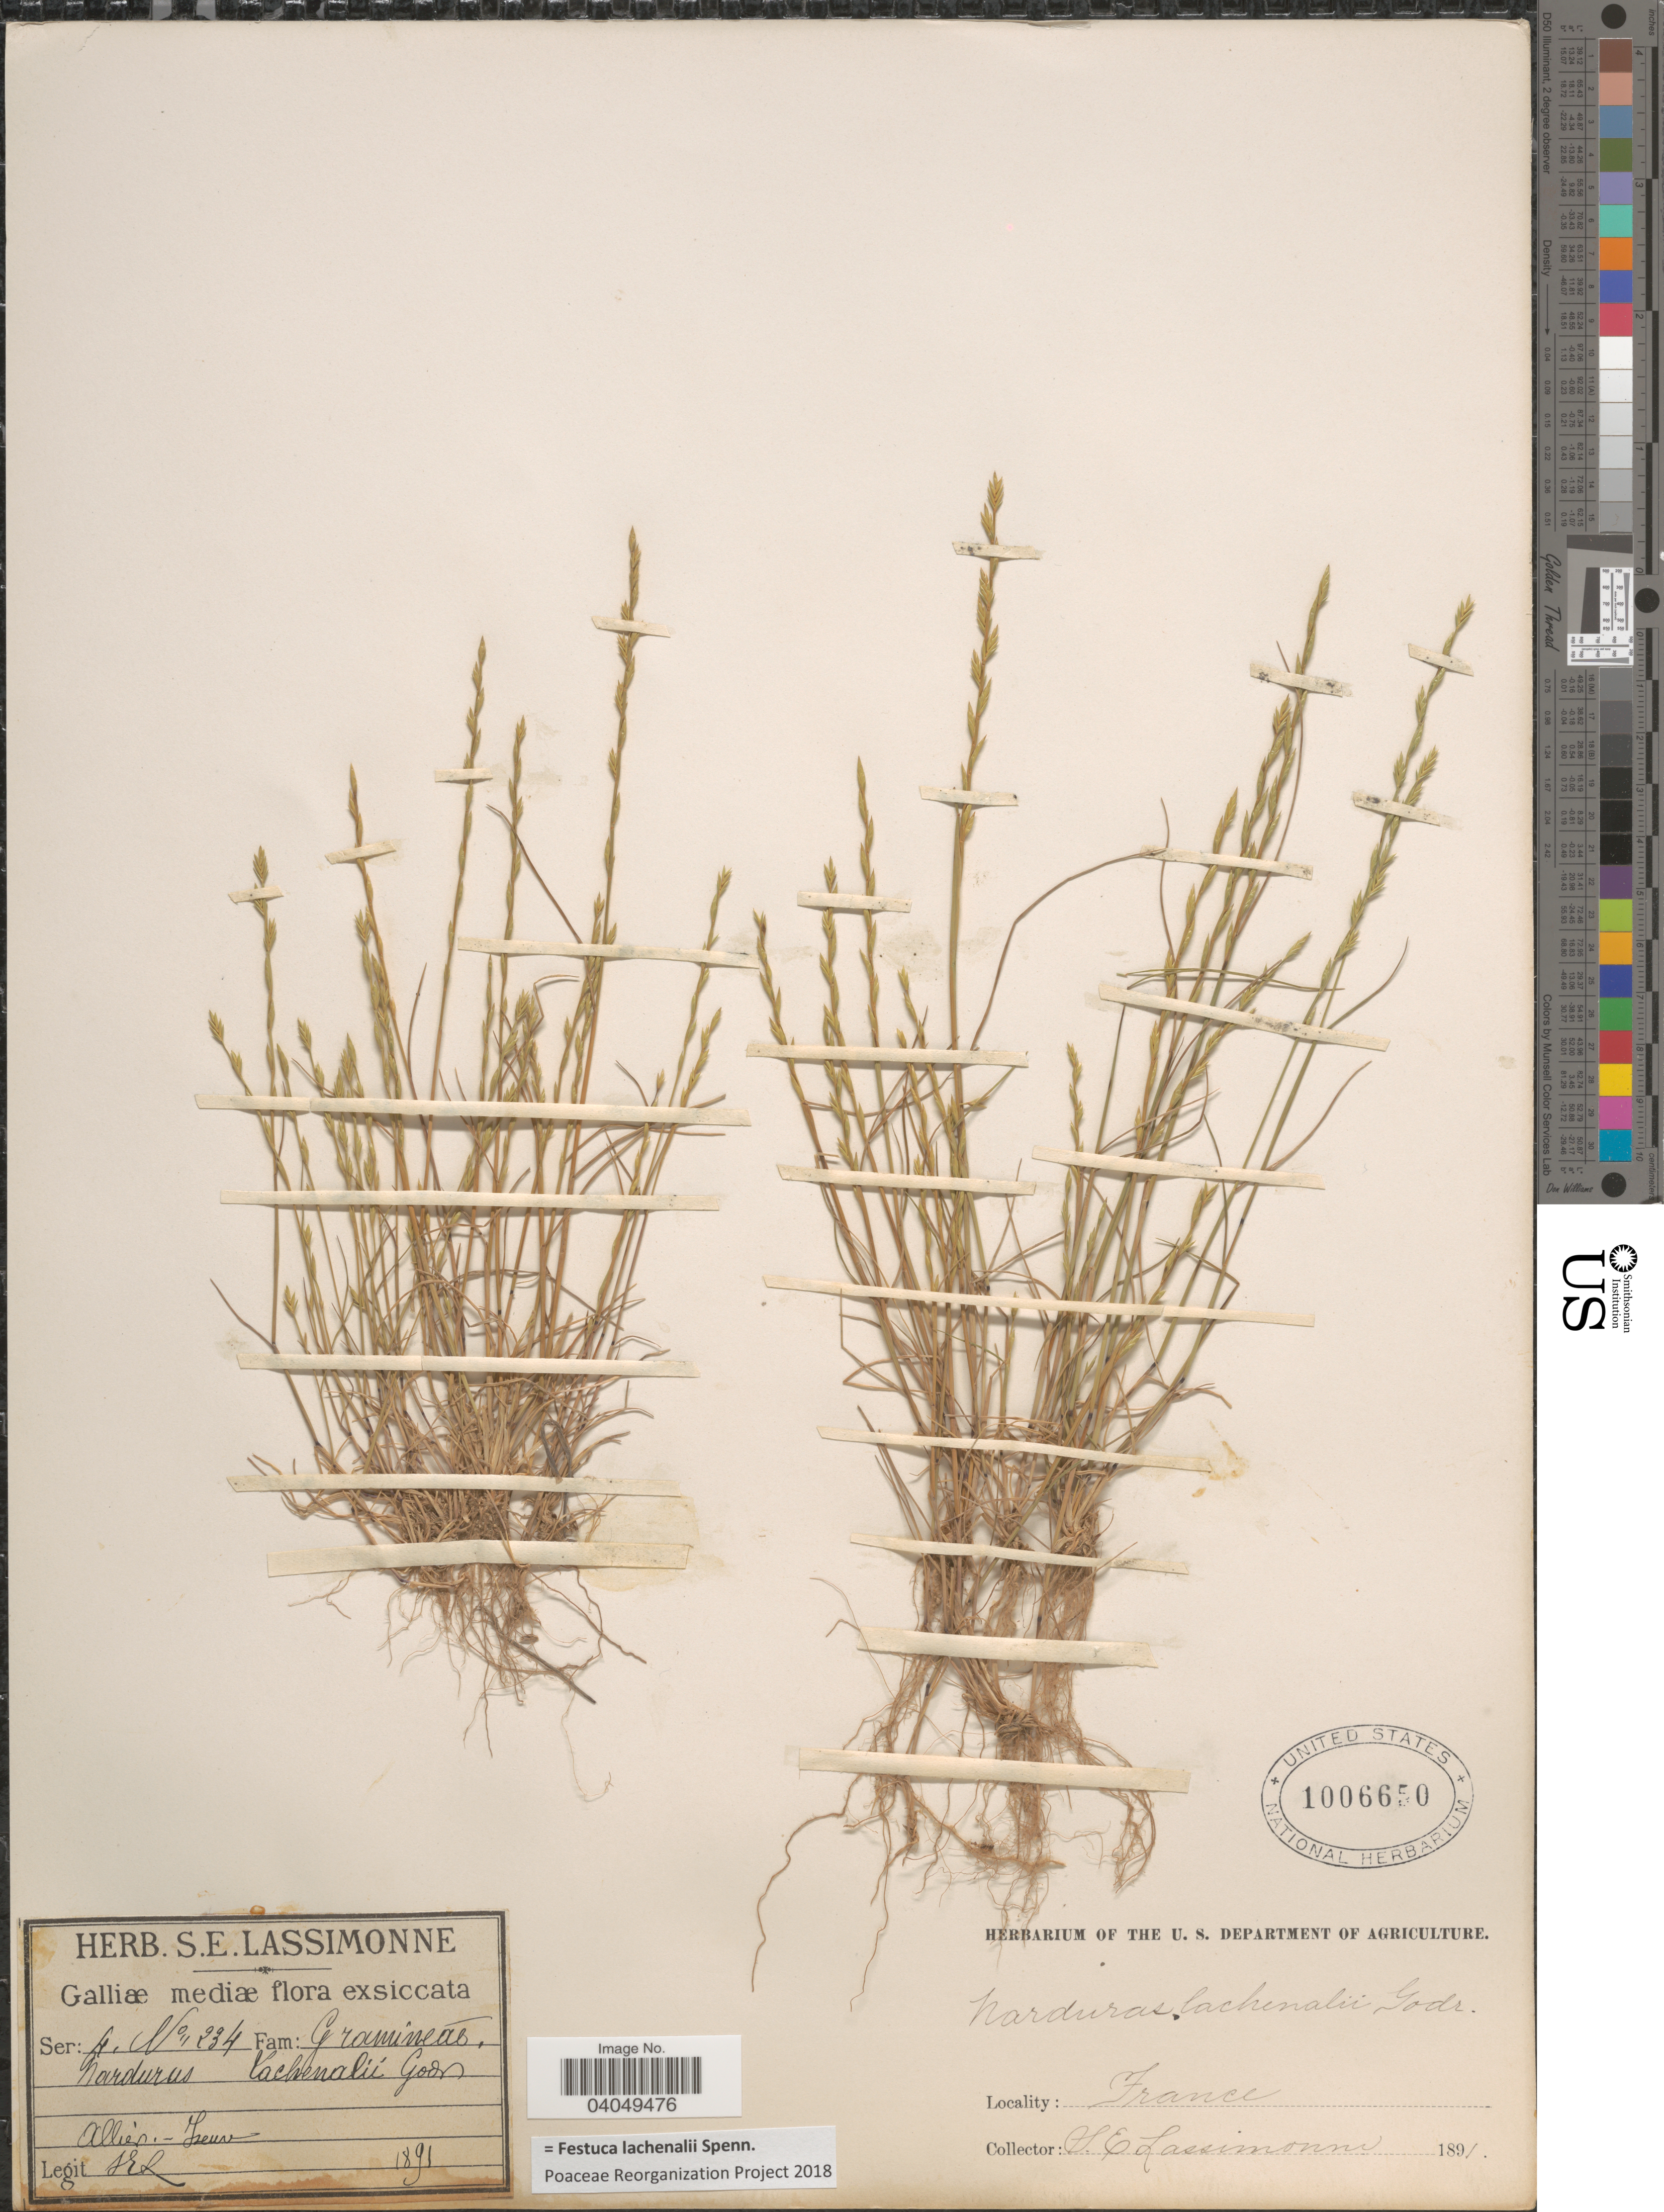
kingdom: Plantae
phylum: Tracheophyta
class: Liliopsida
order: Poales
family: Poaceae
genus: Festuca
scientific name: Festuca lachenalii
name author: Spenn.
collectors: S. Lassimonne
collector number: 234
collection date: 1891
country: France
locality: Galliæ mediæ. Allier - Yzeure.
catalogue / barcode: US 1006650